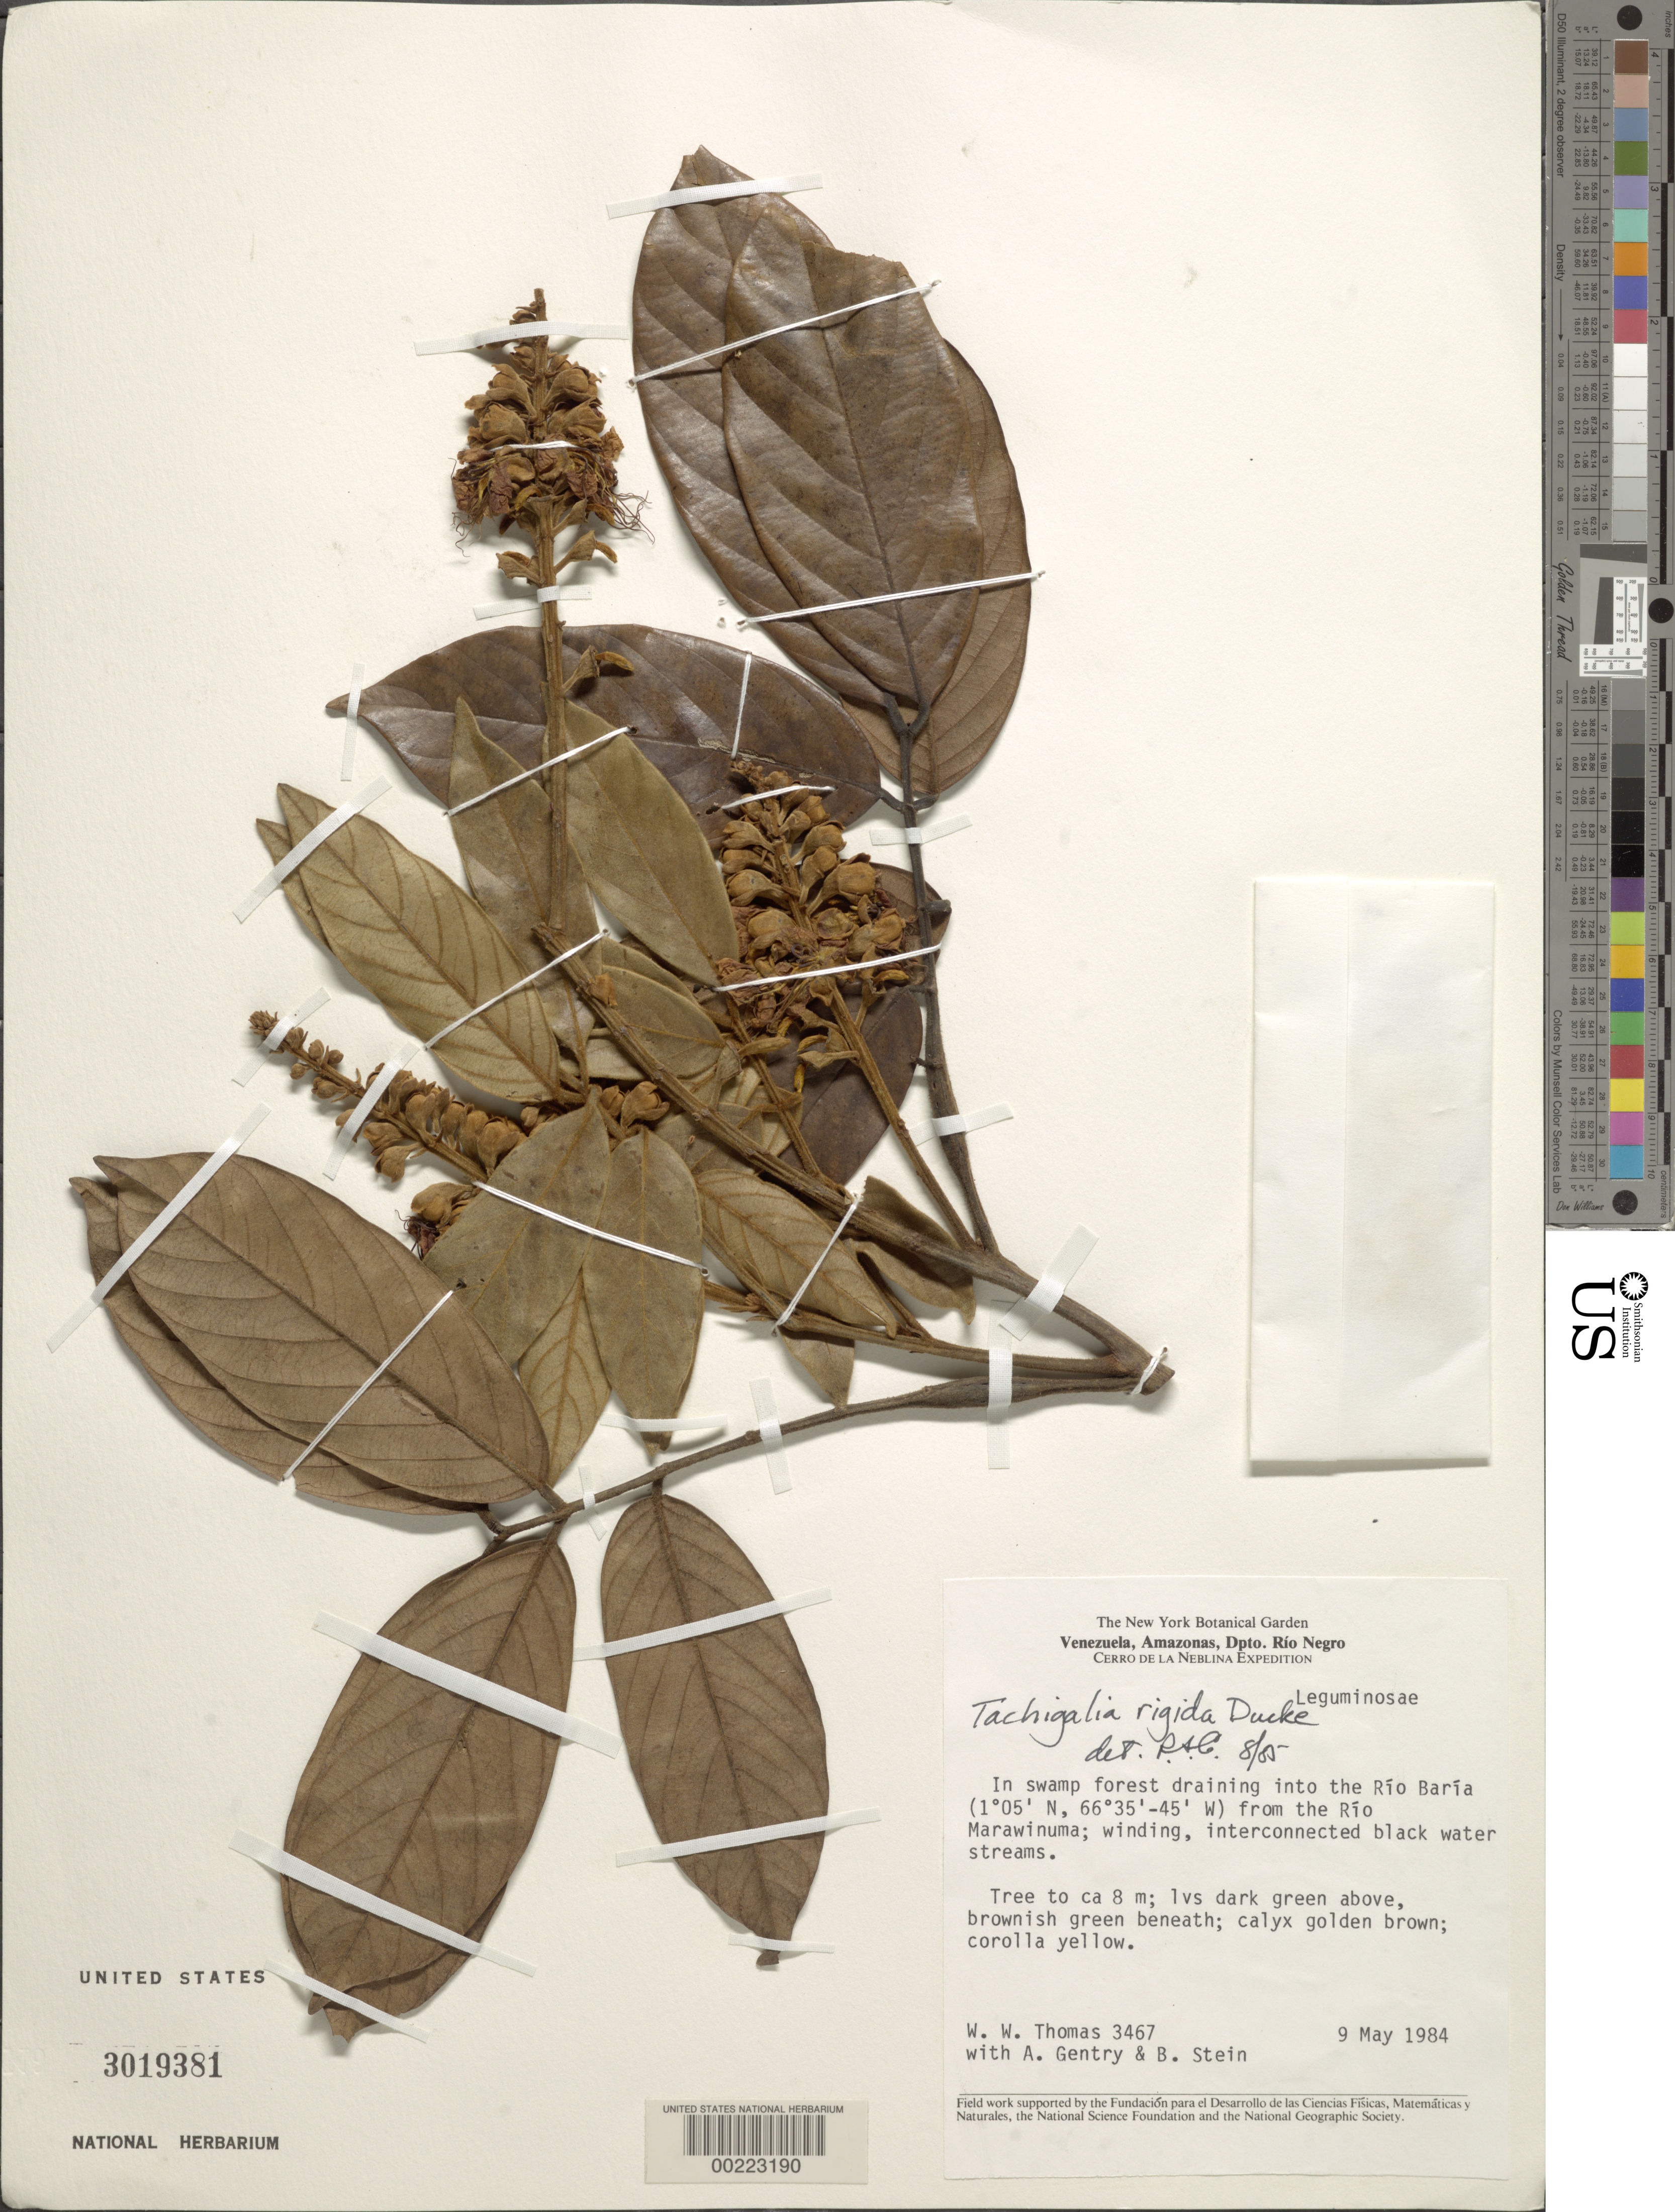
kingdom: Plantae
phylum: Tracheophyta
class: Magnoliopsida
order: Fabales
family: Fabaceae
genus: Tachigali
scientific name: Tachigali rigida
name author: Ducke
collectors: W. W. Thomas, A. H. Gentry & B. Stein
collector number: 3467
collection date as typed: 09 May 1984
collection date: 1984-05-09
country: Venezuela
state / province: Amazonas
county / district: Rio Negro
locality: In swamp forest draining into the rio baria from the rio marawinuma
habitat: Winding, interconnected black water streams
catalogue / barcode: US 3019381